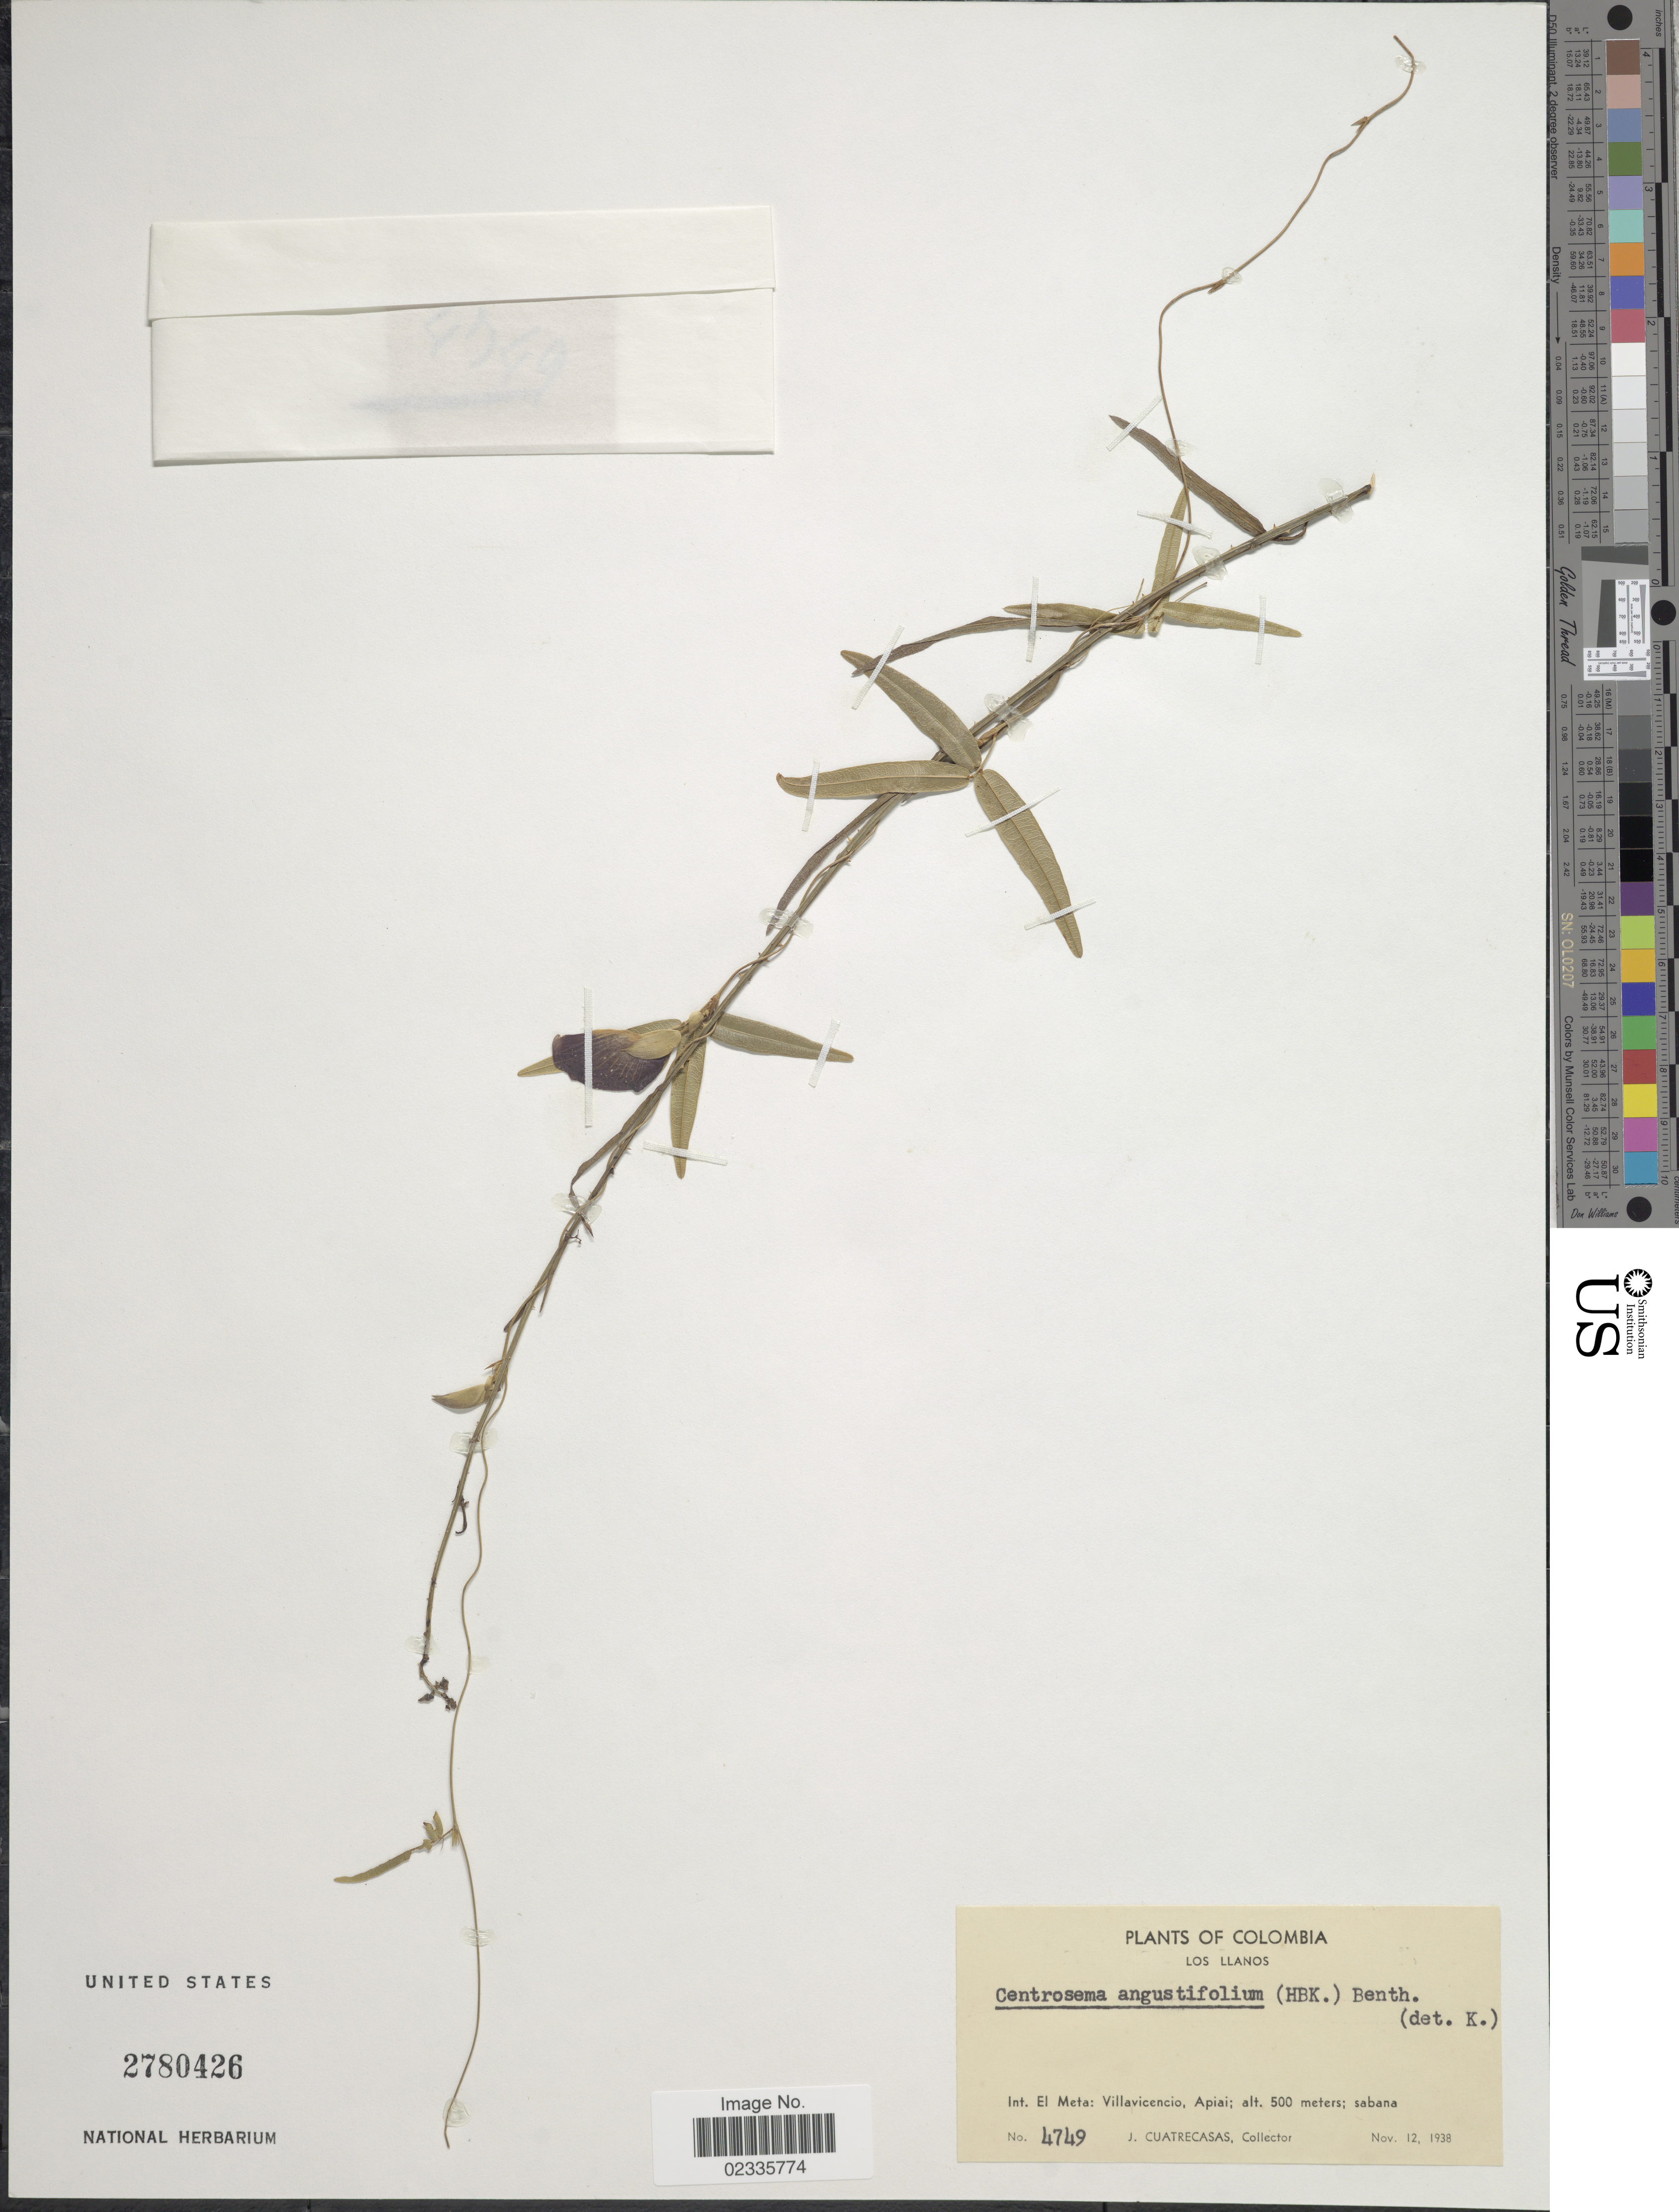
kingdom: Plantae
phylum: Tracheophyta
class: Magnoliopsida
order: Fabales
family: Fabaceae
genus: Centrosema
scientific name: Centrosema angustifolium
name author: (Kunth) Benth.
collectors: J. Cuatrecasas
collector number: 4749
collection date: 1938-11-12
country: Colombia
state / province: Meta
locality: Los Llanos. Int. El Meta: Villavicencio, Apiai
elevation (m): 500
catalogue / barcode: US 2780426